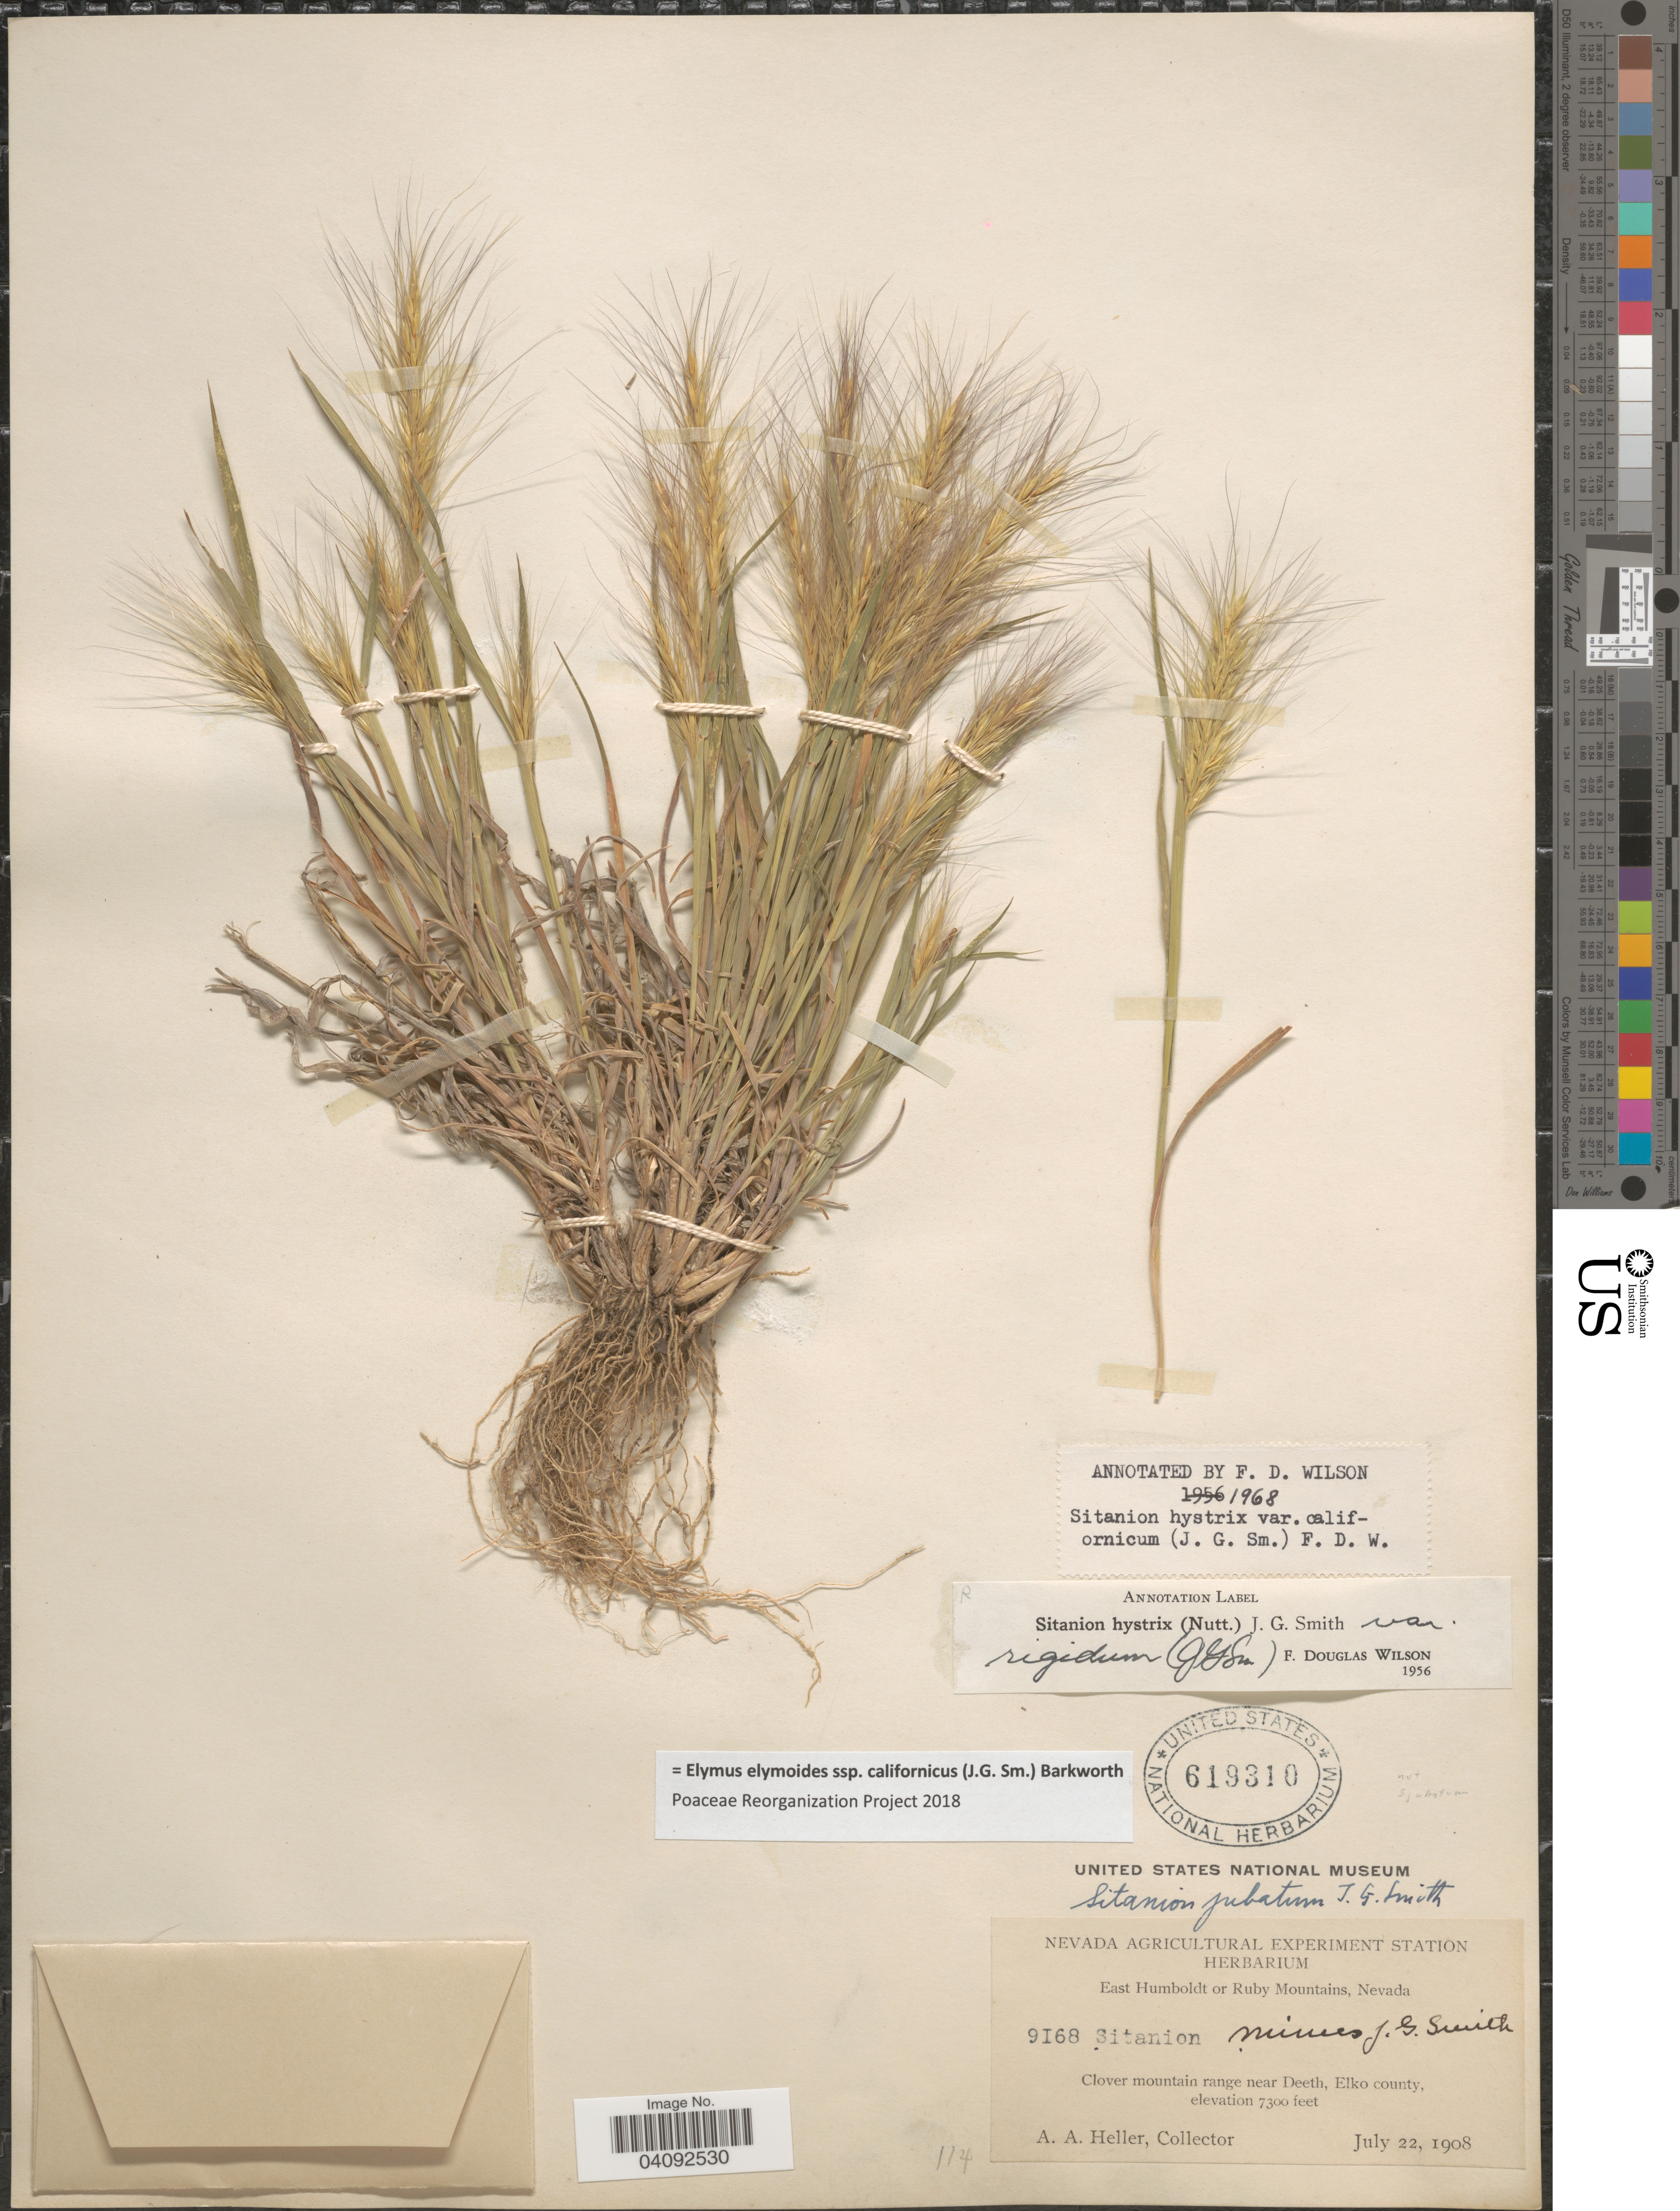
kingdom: Plantae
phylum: Tracheophyta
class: Liliopsida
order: Poales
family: Poaceae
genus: Elymus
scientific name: Elymus elymoides subsp. californicus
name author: (J.G. Sm.) Barkworth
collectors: A. A. Heller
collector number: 9168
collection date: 1908-07-22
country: United States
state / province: Nevada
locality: East Humboldt or Ruby Mountains. Clover mountain range near Deeth, Elko county.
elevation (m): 2225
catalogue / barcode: US 619310